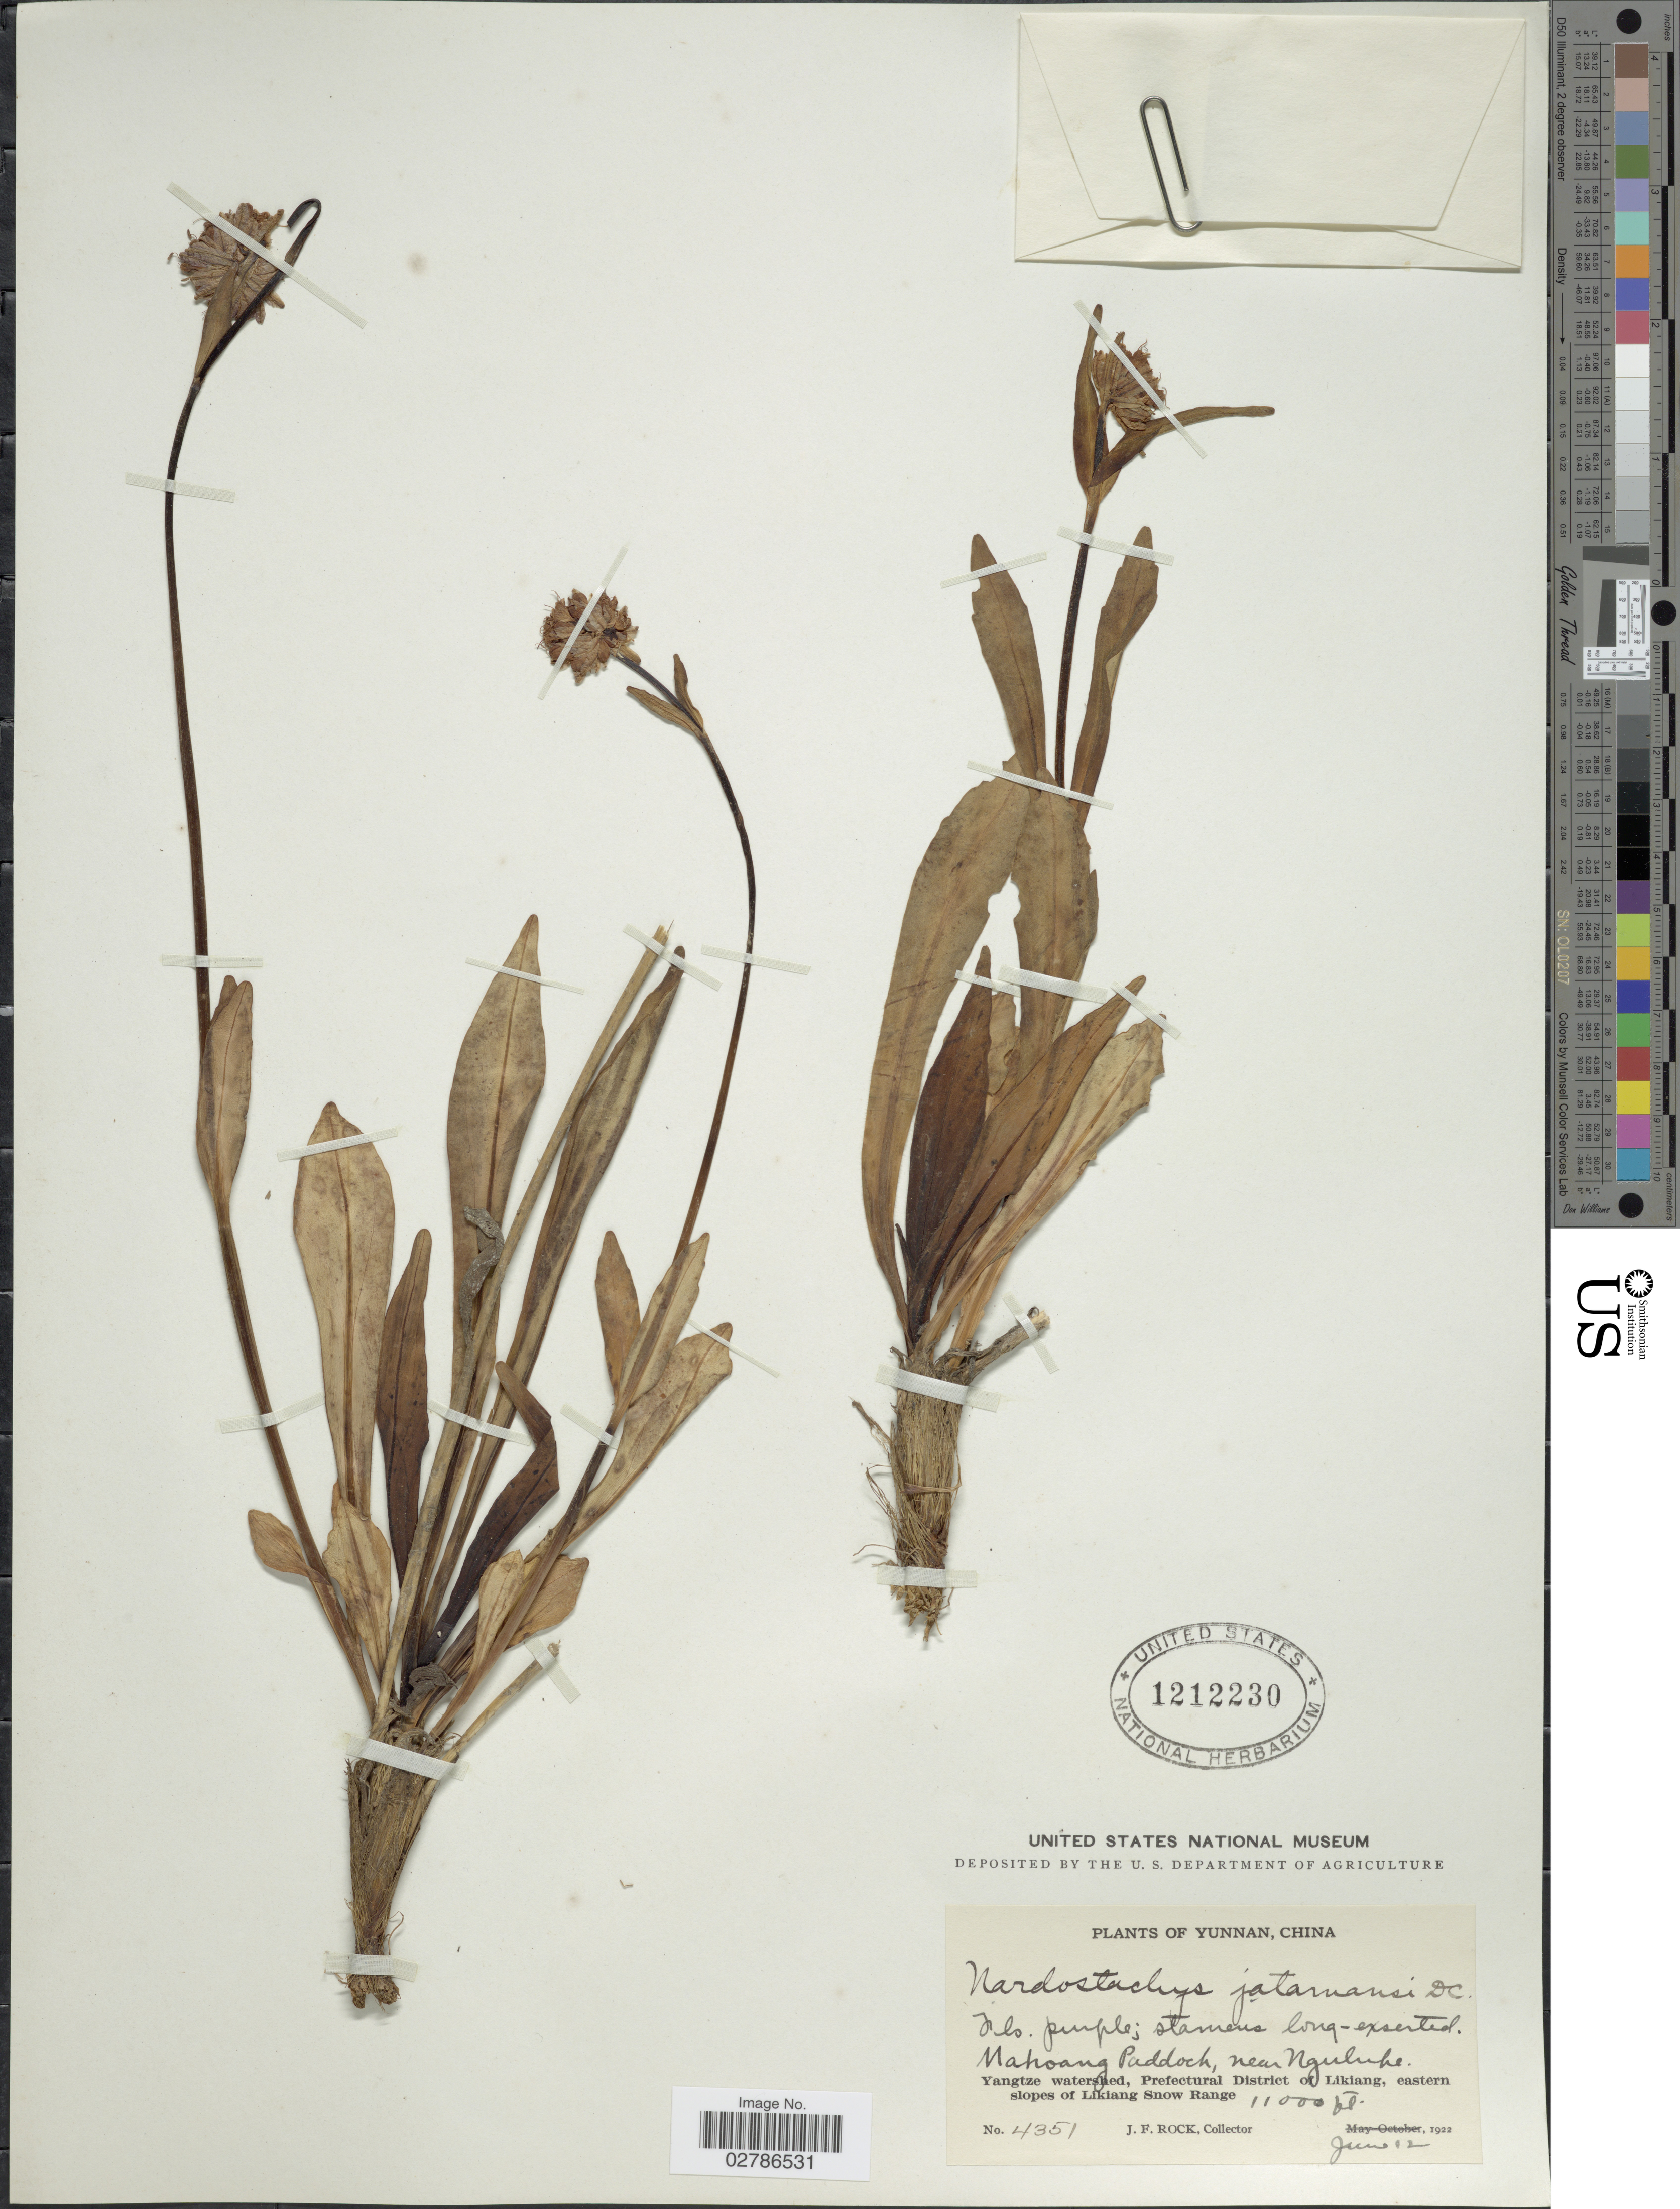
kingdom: Plantae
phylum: Tracheophyta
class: Magnoliopsida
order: Dipsacales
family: Caprifoliaceae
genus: Nardostachys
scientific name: Nardostachys jatamansi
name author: (D. Don) DC.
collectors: J. Rock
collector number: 4351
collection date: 1922-06-12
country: China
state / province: Yunnan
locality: Mahoang Paddock, near Nguluhe. Yangtze watershed, Prefectural District of Likiang, eastern slopes of Likiang Snow Range.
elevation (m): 3353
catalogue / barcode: US 1212230